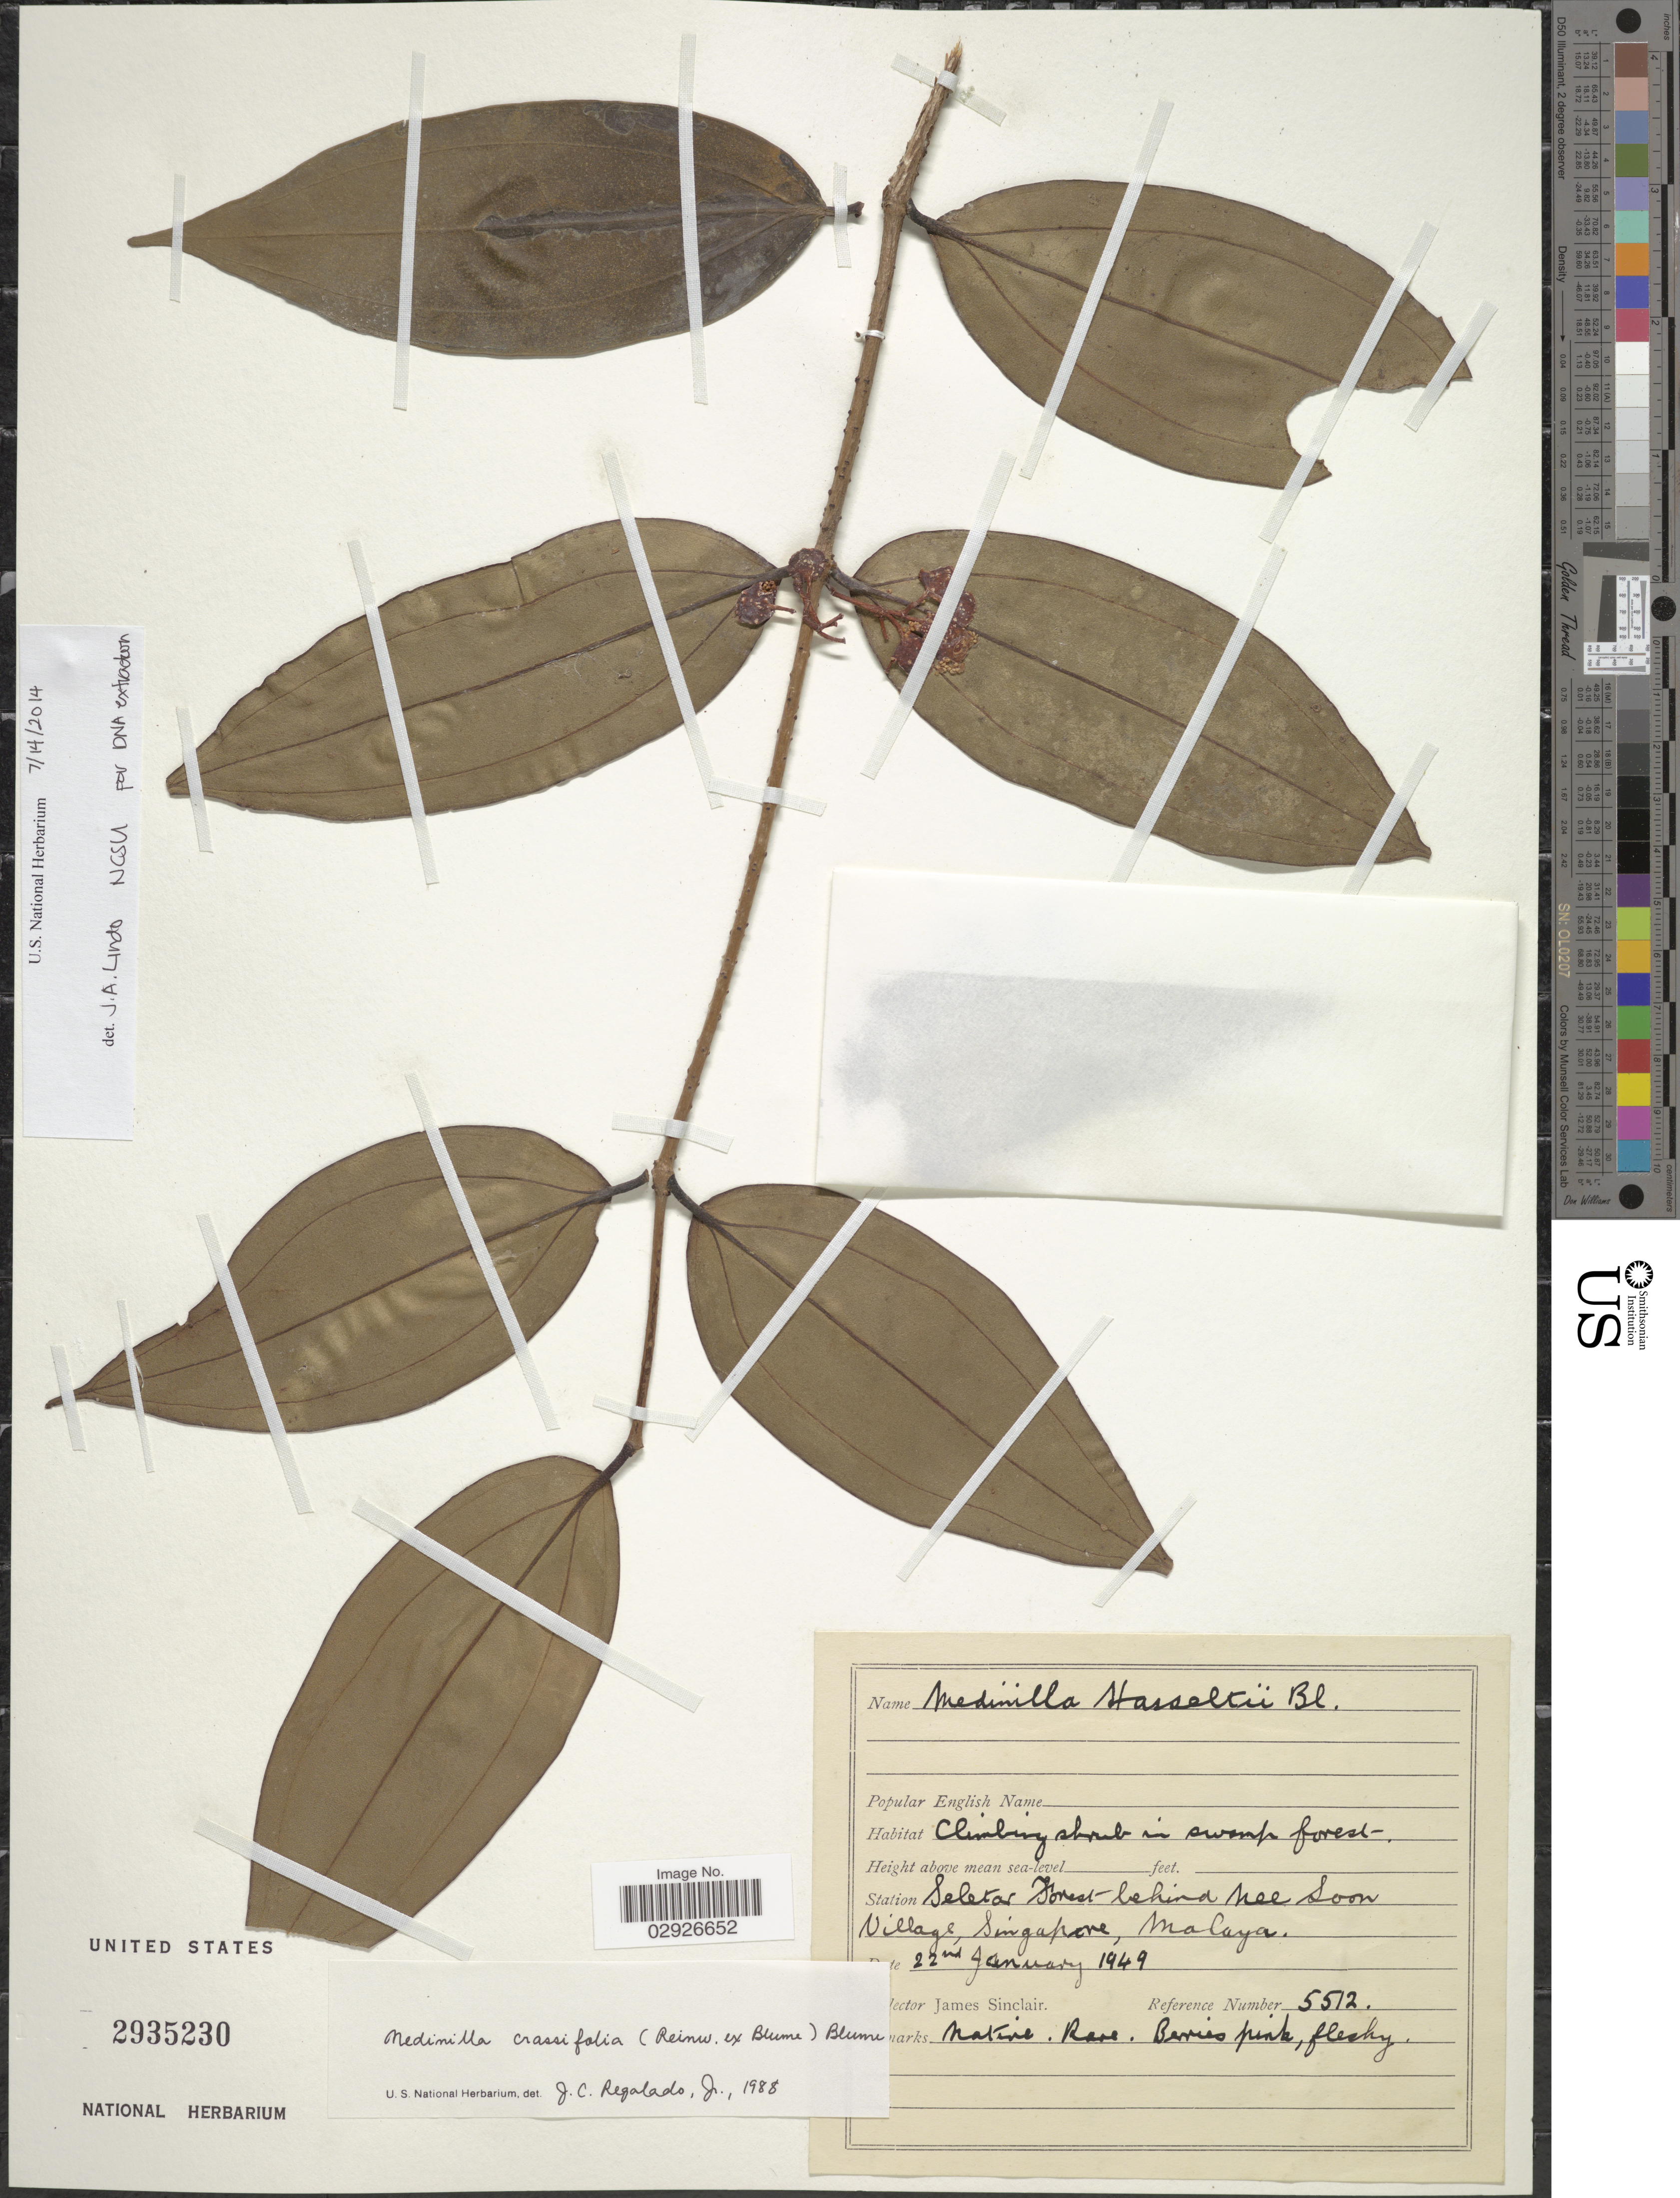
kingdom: Plantae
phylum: Tracheophyta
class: Magnoliopsida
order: Myrtales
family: Melastomataceae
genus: Medinilla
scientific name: Medinilla crassifolia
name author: Blume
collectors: J. Sinclair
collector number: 5512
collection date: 1949-01-22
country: Singapore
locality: Seletar Forest behind Nee Soon Village, Singapore, Malaya.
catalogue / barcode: US 2935230